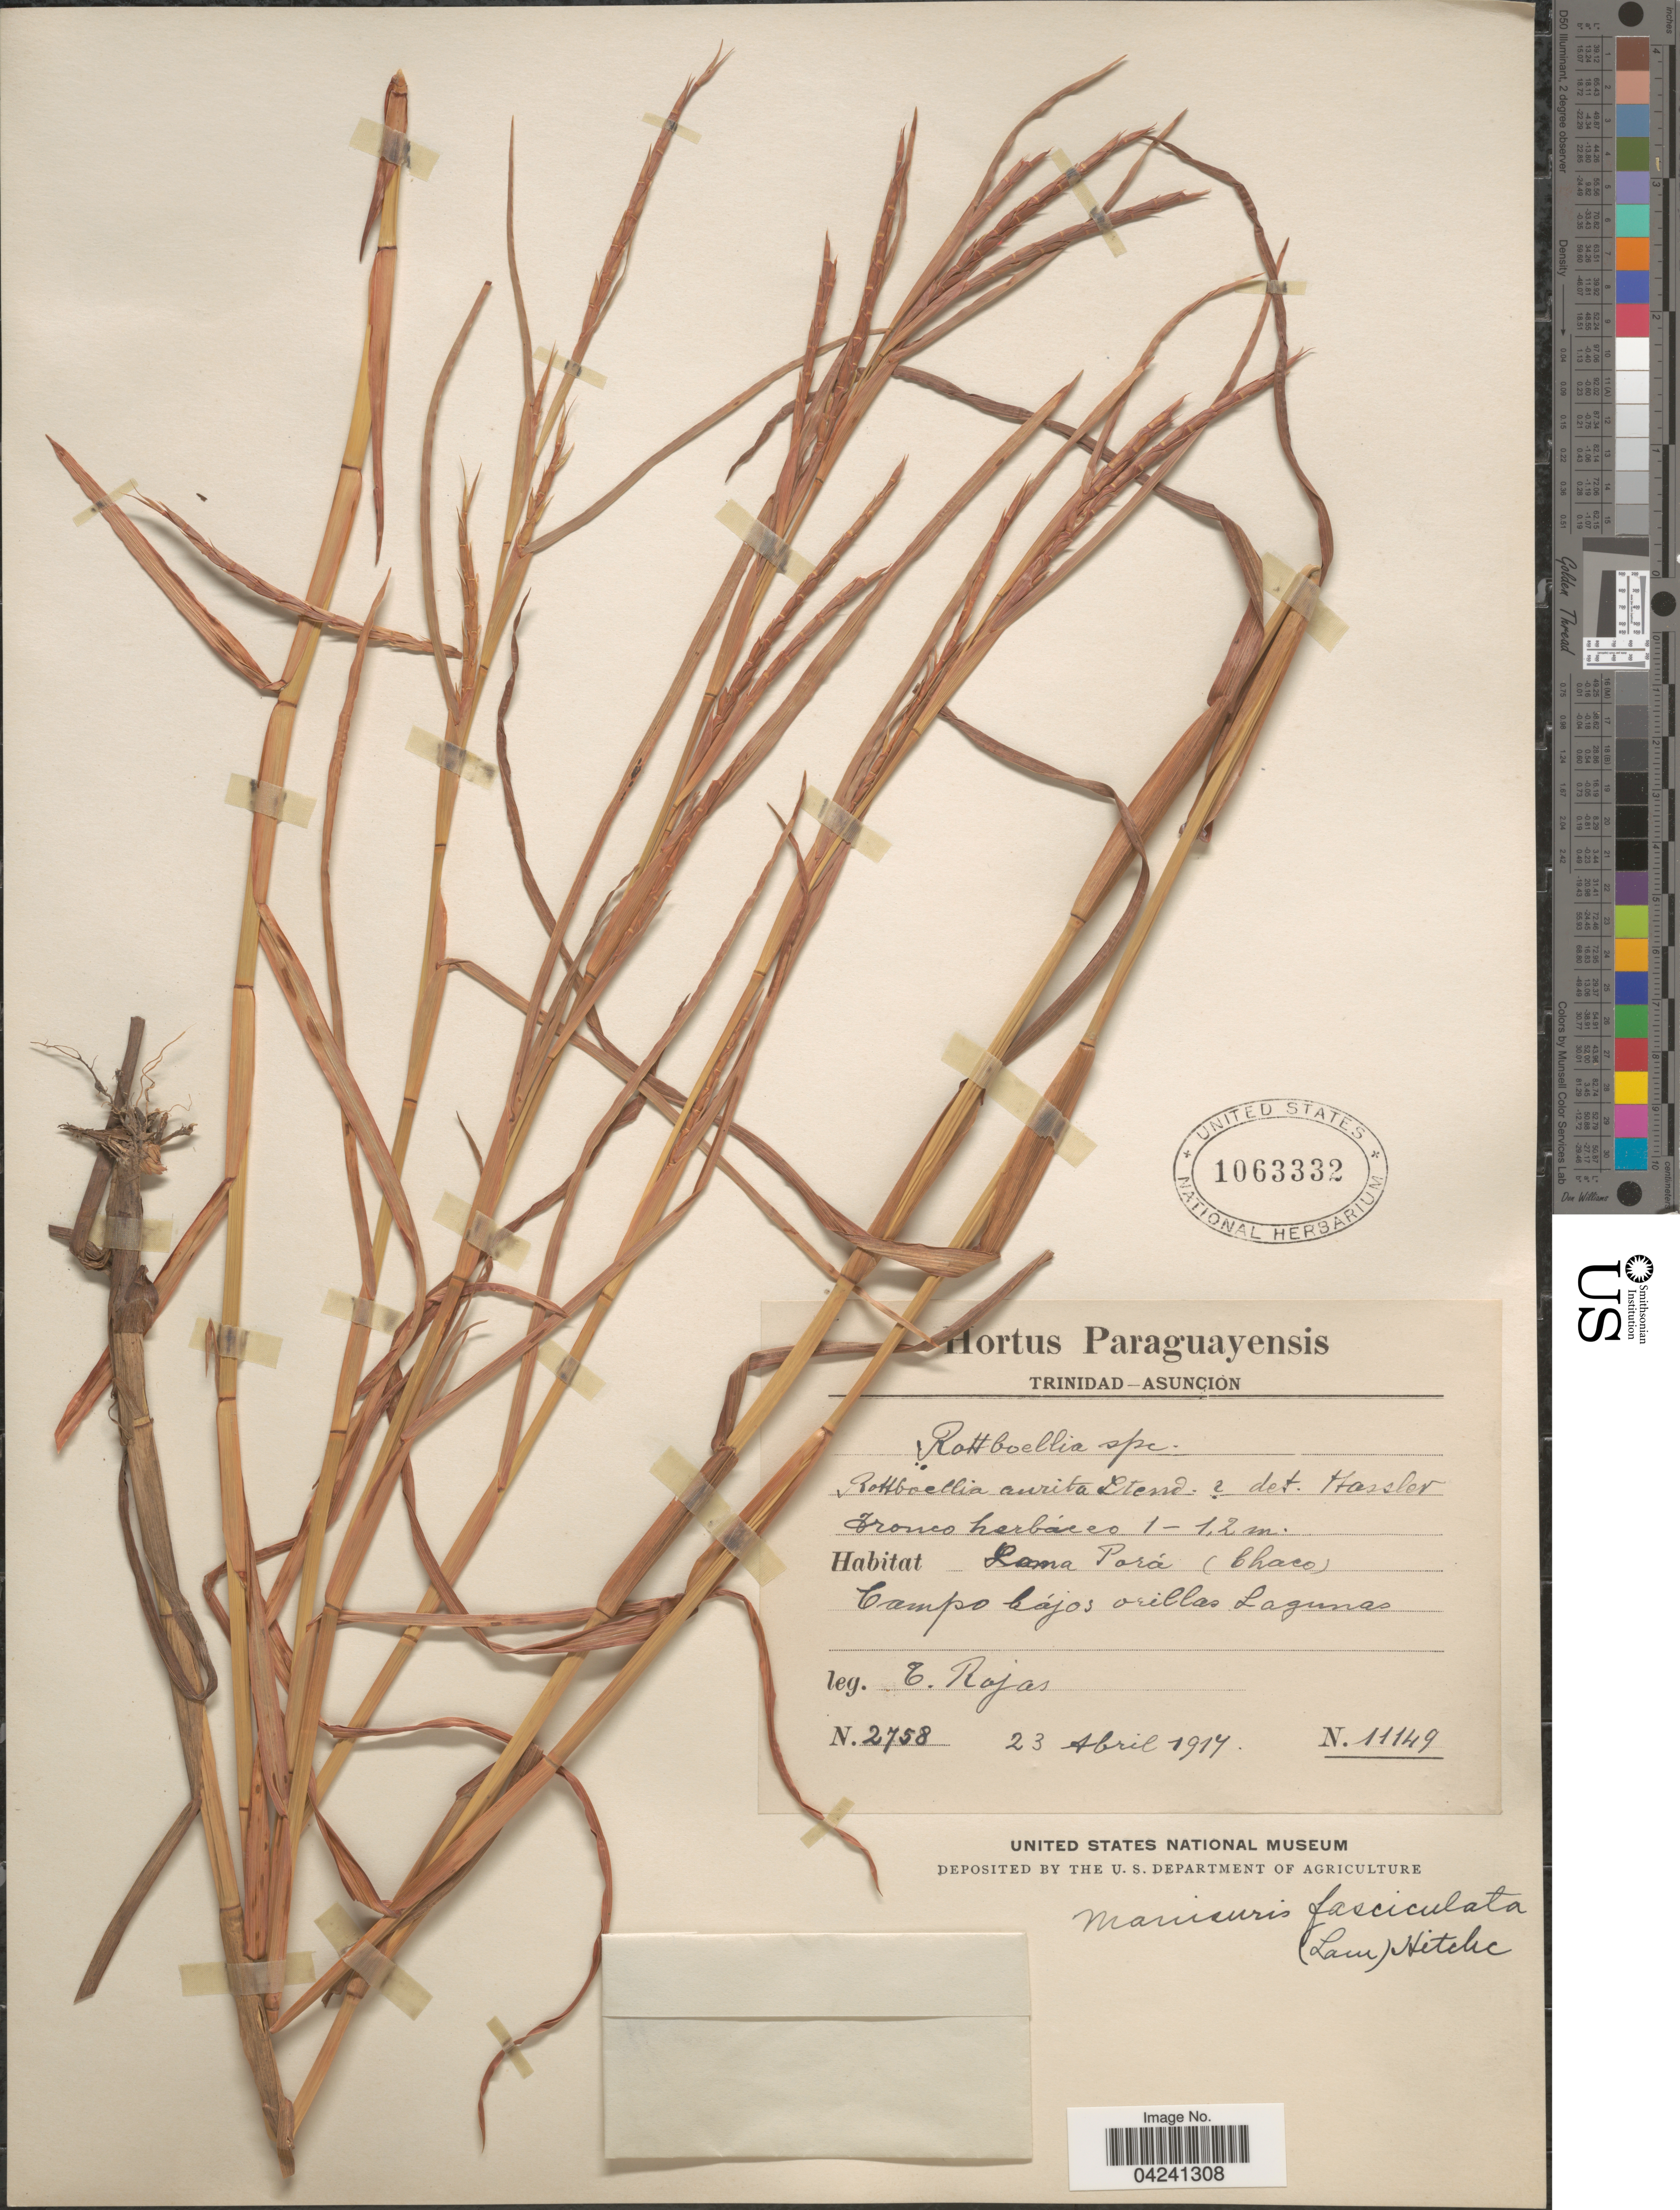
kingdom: Plantae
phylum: Tracheophyta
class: Liliopsida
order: Poales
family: Poaceae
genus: Hemarthria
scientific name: Hemarthria altissima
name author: (Poir.) Stapf & C. E. Hubb.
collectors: T. Rojas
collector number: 2758/11149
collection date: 1917-04-23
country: Argentina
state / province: Chaco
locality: Loma Pará (Chaco). Campo bájos, orillas Lagunas.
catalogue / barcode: US 1063332